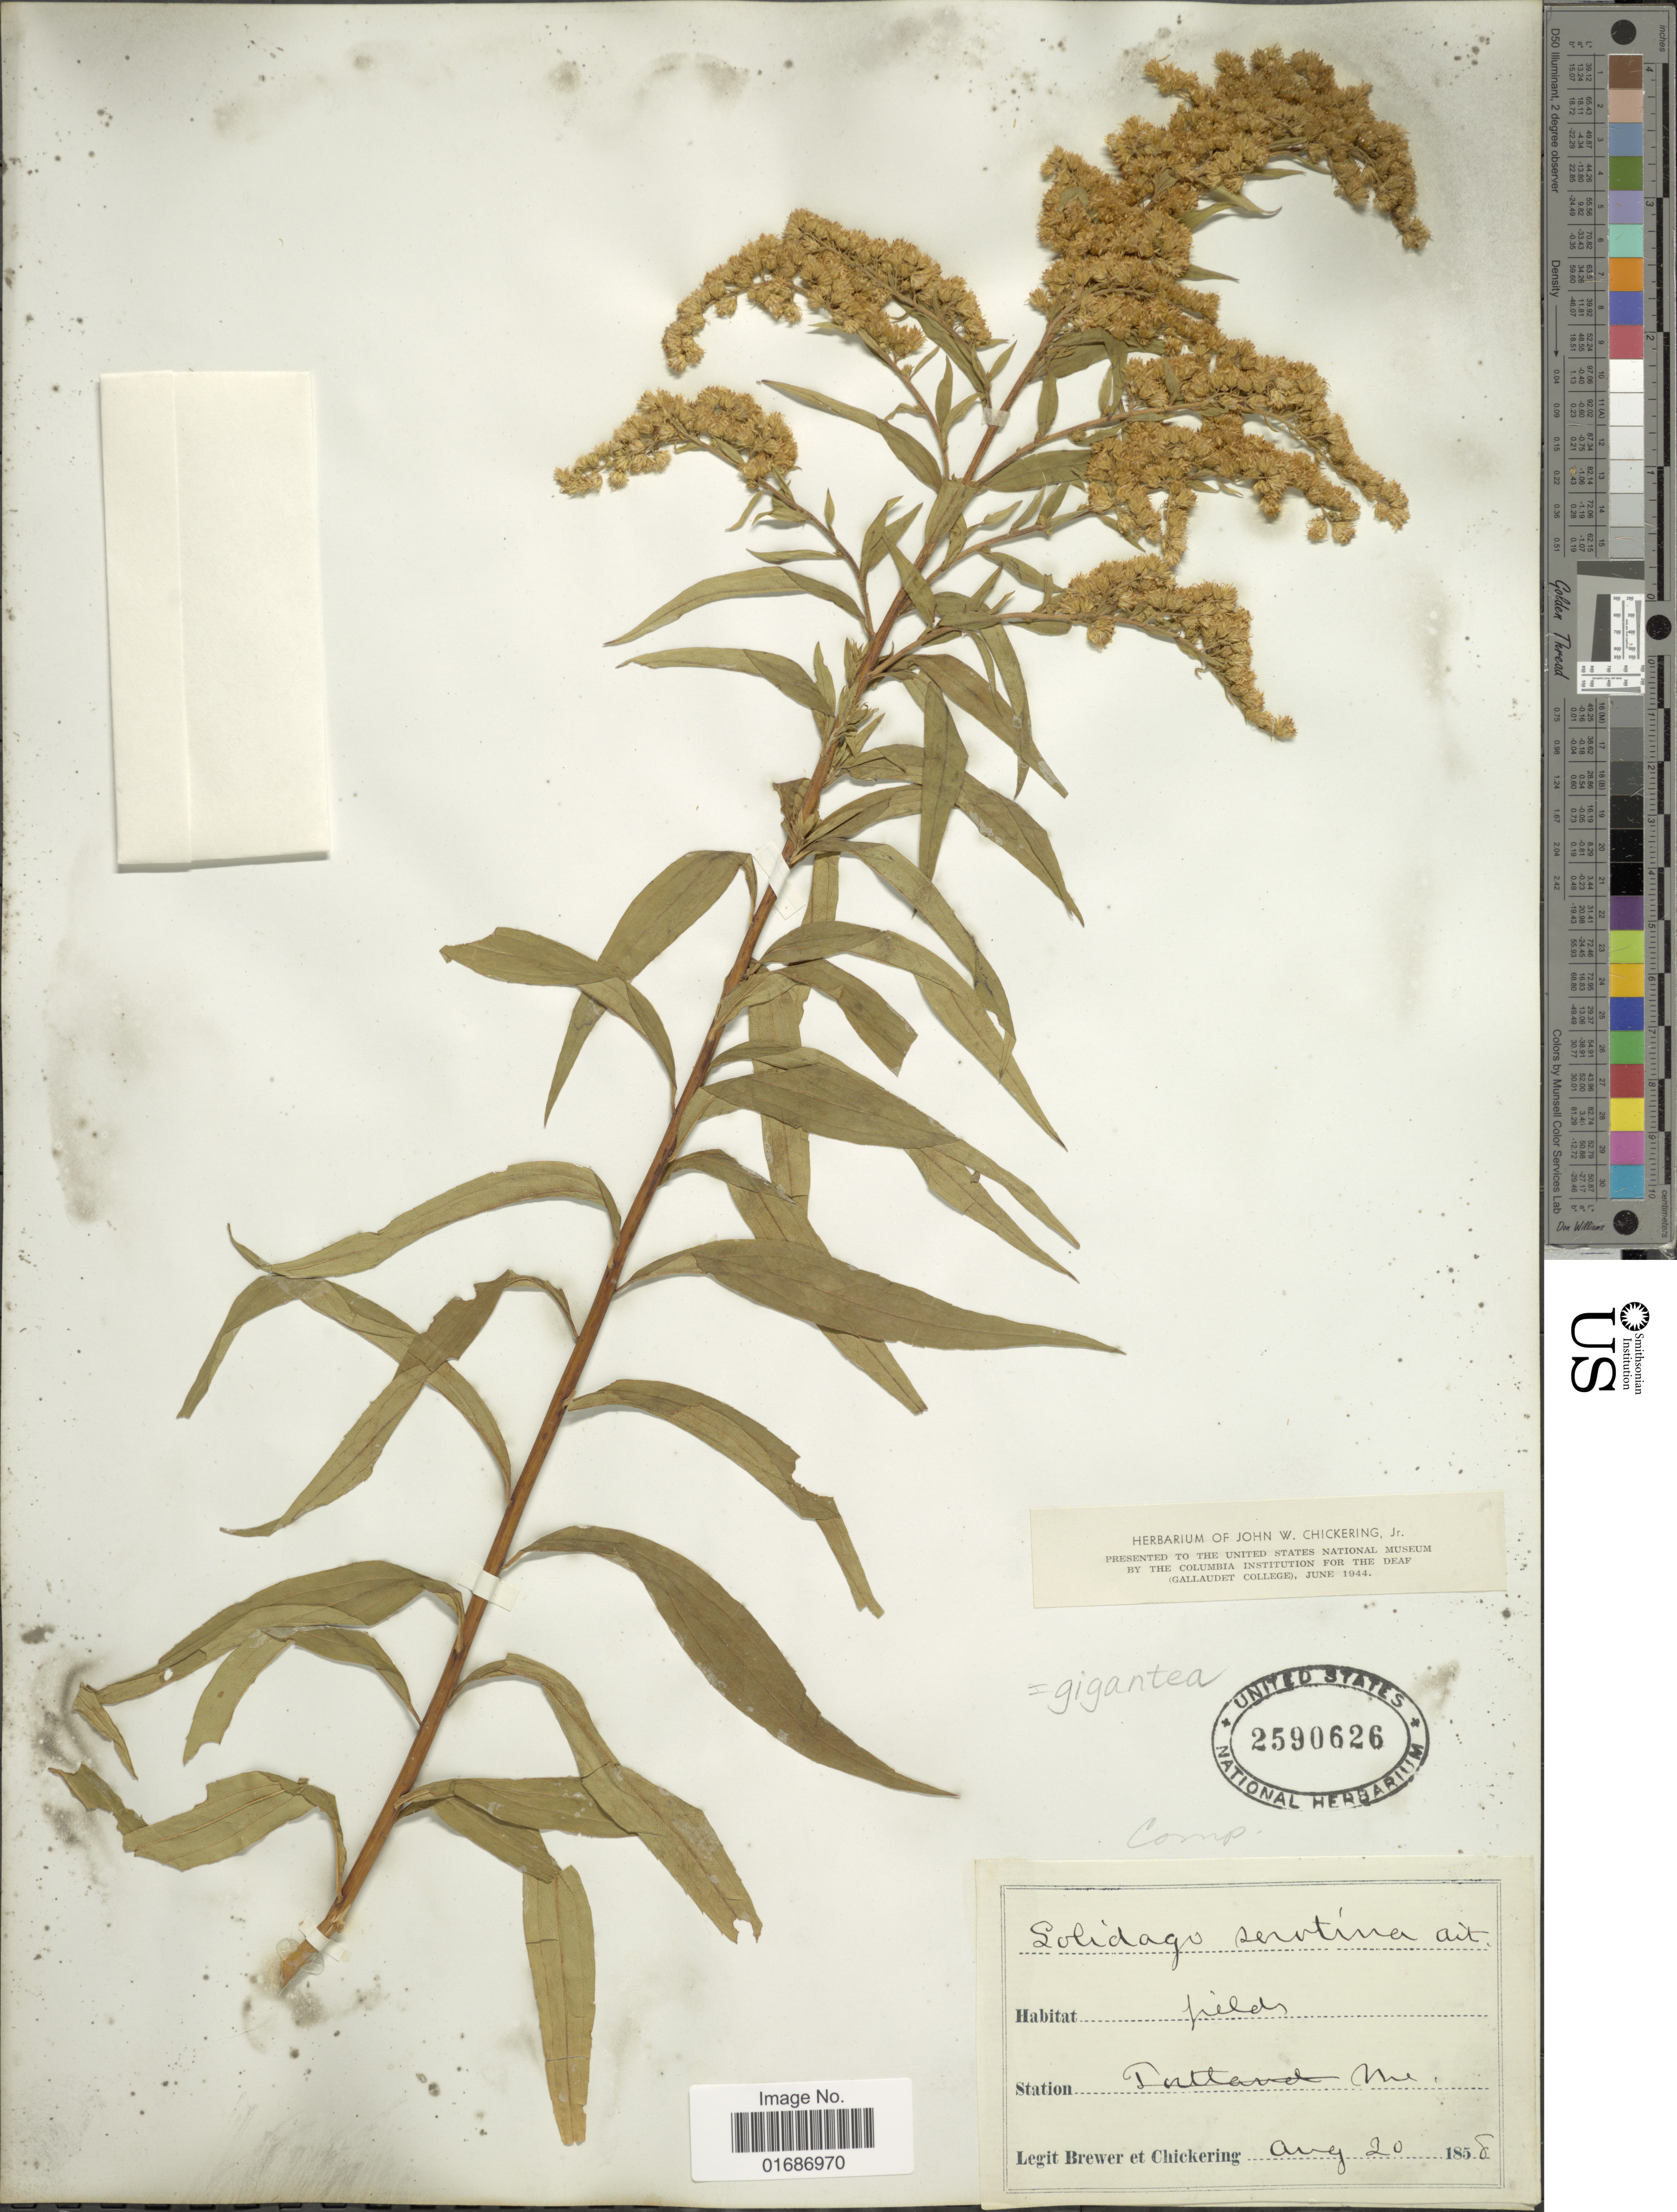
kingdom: Plantae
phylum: Tracheophyta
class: Magnoliopsida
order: Asterales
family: Asteraceae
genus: Solidago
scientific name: Solidago gigantea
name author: Aiton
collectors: -. Brewer & -. Chickering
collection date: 1858-08-20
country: United States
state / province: Michigan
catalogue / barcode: US 2590626